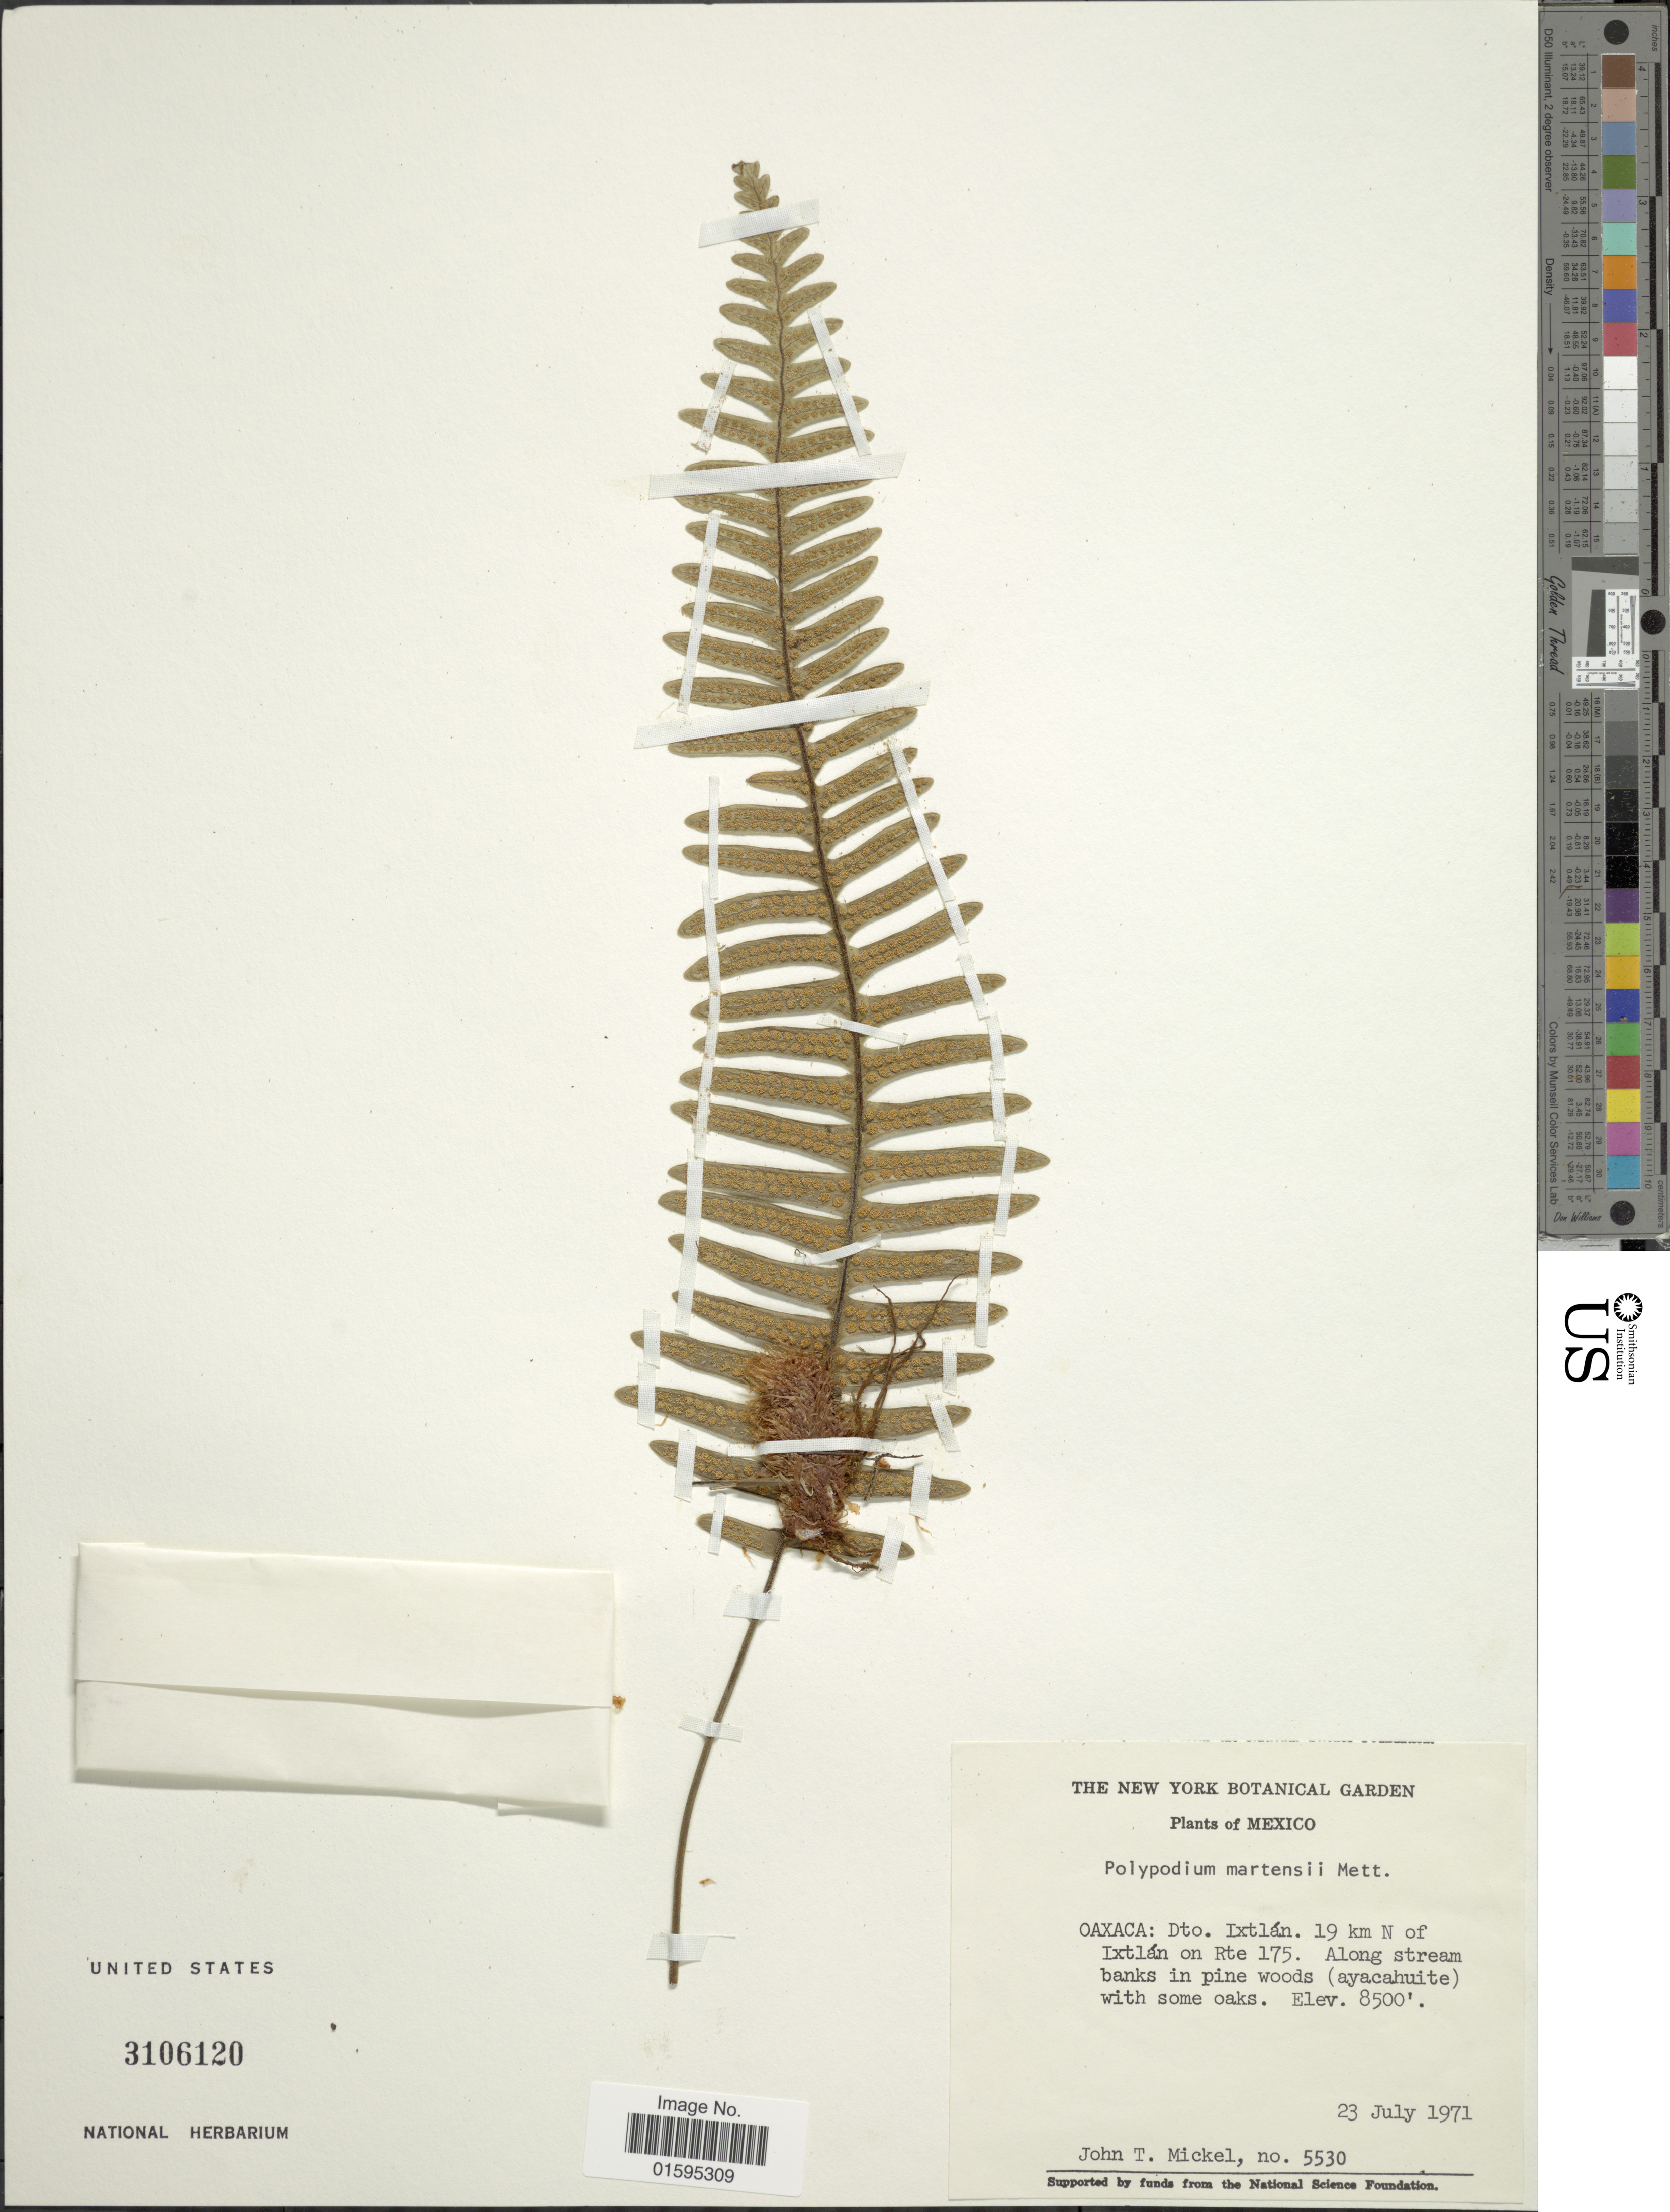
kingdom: Plantae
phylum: Tracheophyta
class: Polypodiopsida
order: Polypodiales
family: Polypodiaceae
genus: Polypodium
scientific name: Polypodium martensii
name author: Mett.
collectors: J. T. Mickel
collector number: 5530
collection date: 1971-07-23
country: Mexico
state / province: Oaxaca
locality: Dto. Ixtlán, 19 km N of Ixtlán on Rte 175. Along stream banks in pine woods (ayacahuite) with some oaks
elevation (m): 2591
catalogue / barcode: US 3106120